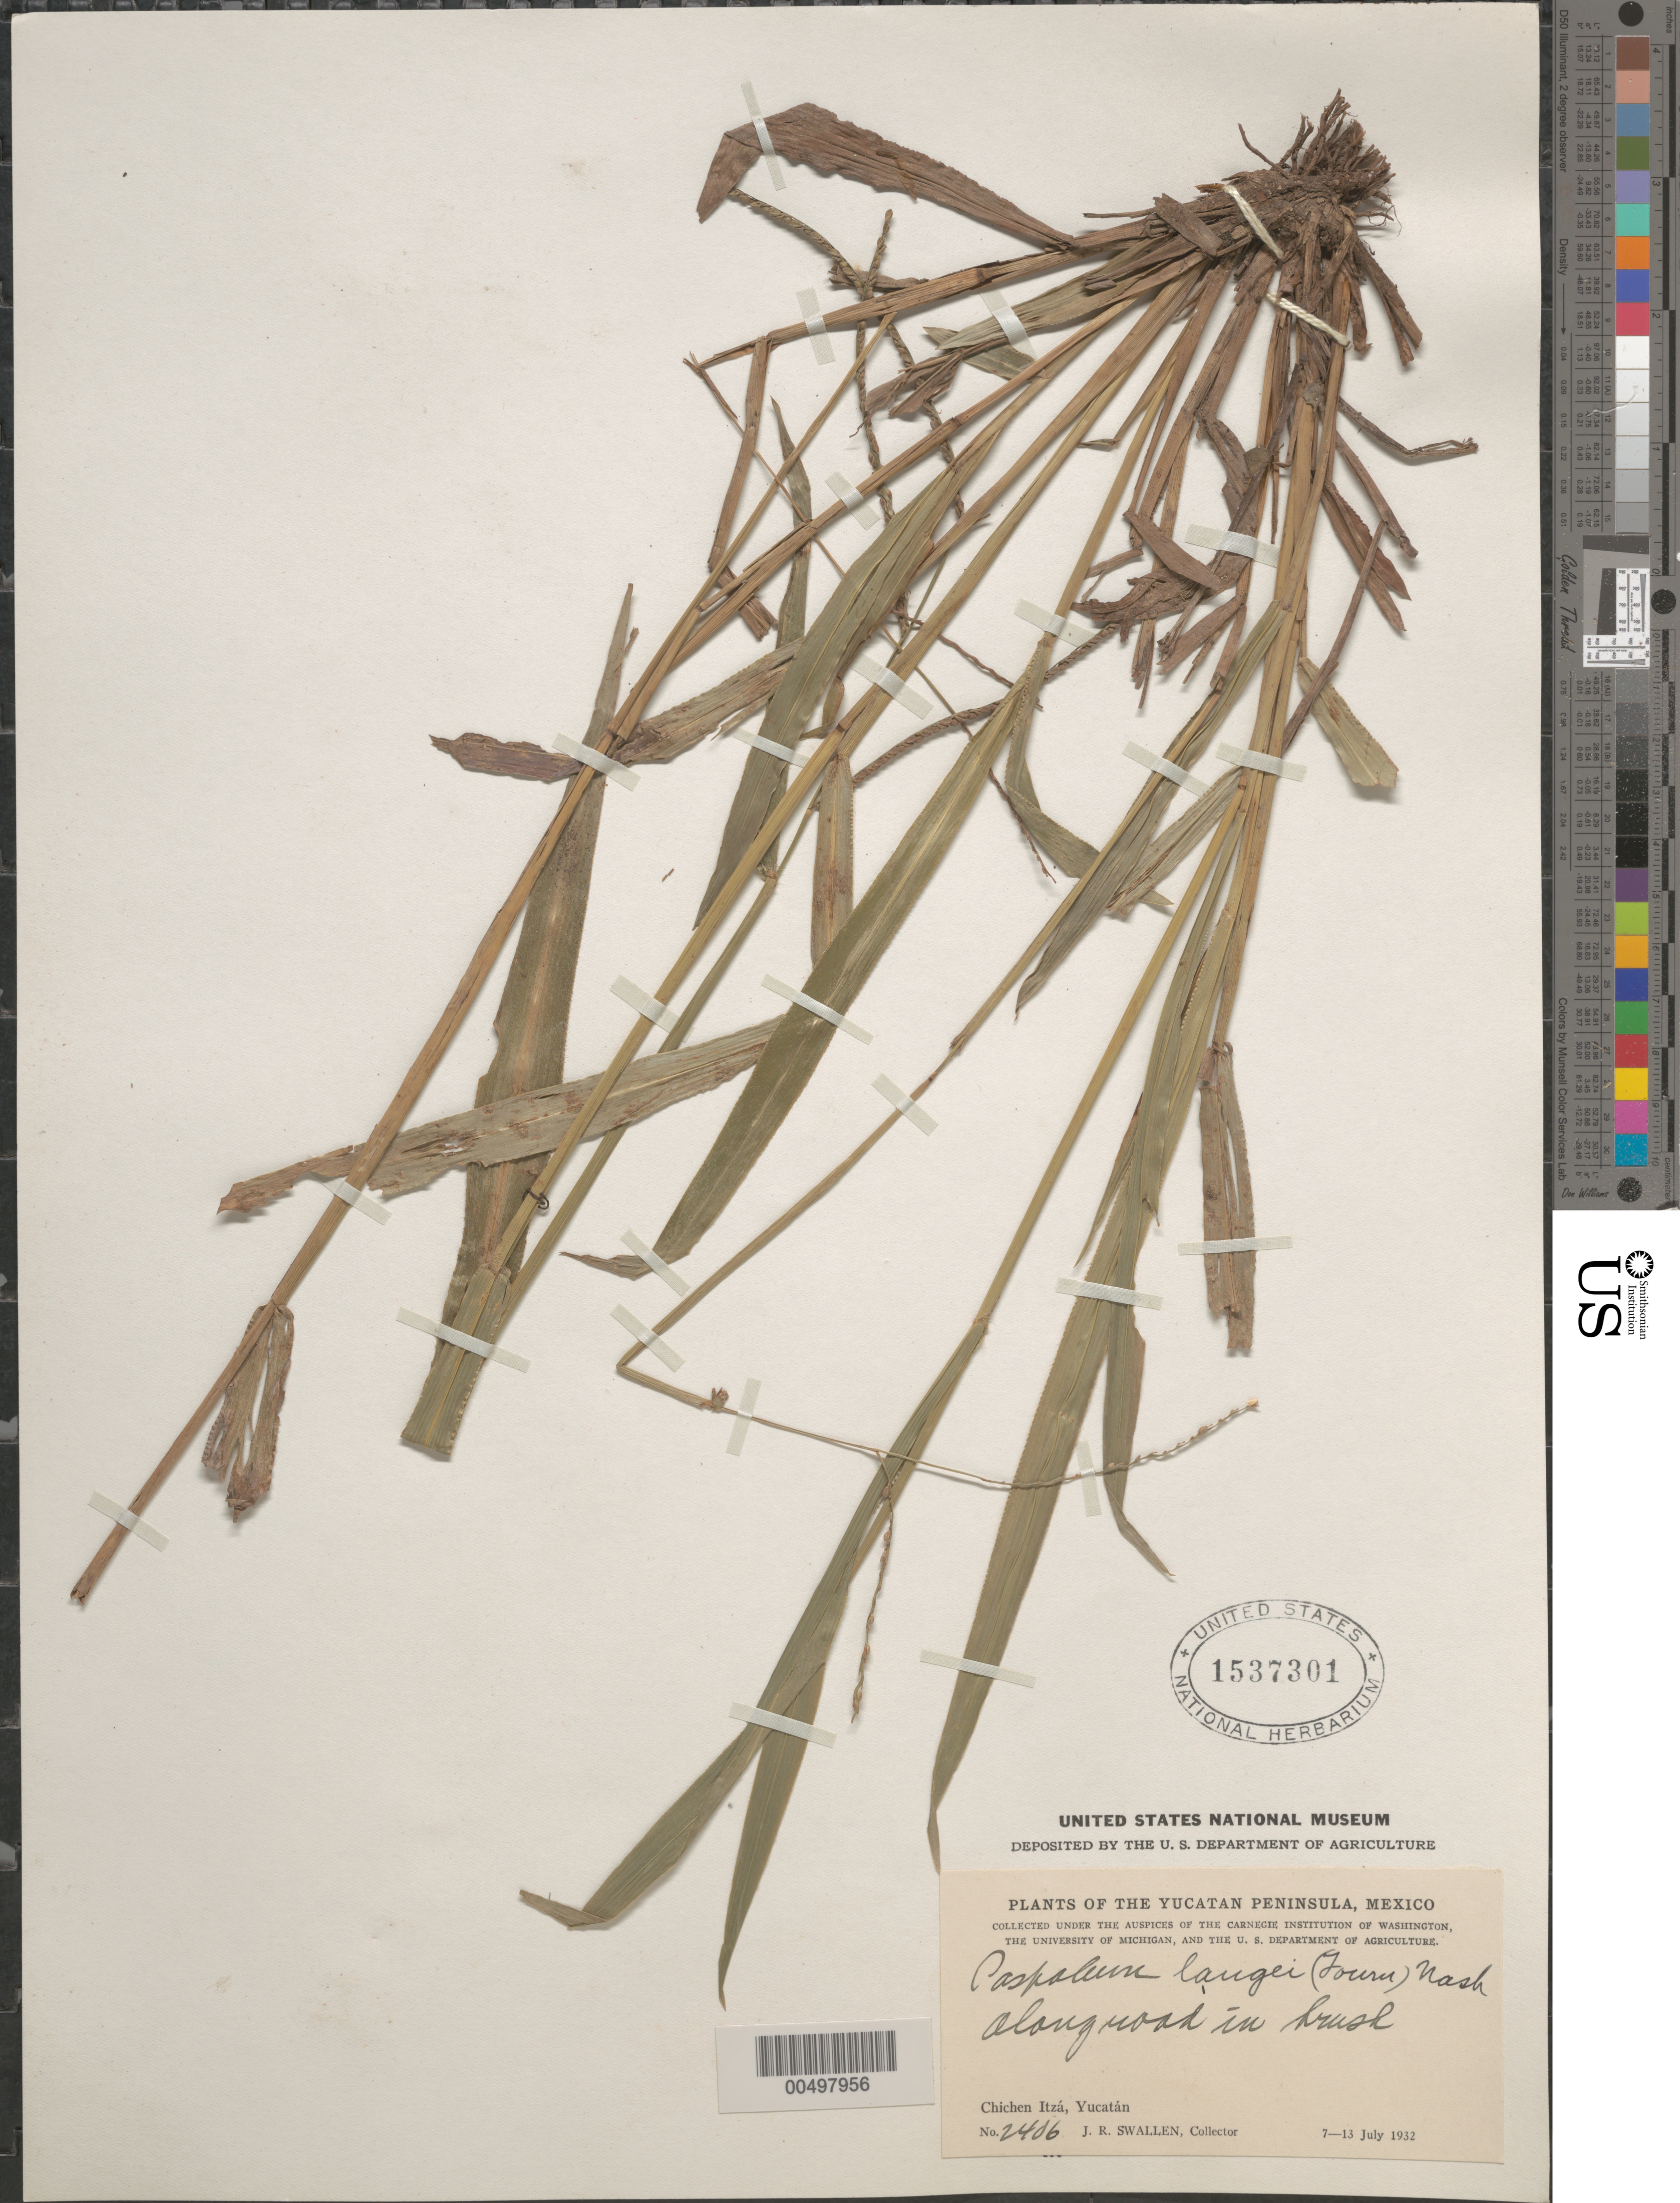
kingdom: Plantae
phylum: Tracheophyta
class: Liliopsida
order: Poales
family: Poaceae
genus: Paspalum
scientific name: Paspalum langei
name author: (E. Fourn.) Nash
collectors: J. R. Swallen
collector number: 2406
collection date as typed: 7 Jul 1932 to 13 Jul 1932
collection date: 1932-07-07/1932-07-13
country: Mexico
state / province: Yucatan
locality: Yucatan Peninsula, Chichen Itz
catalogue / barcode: US 1537301